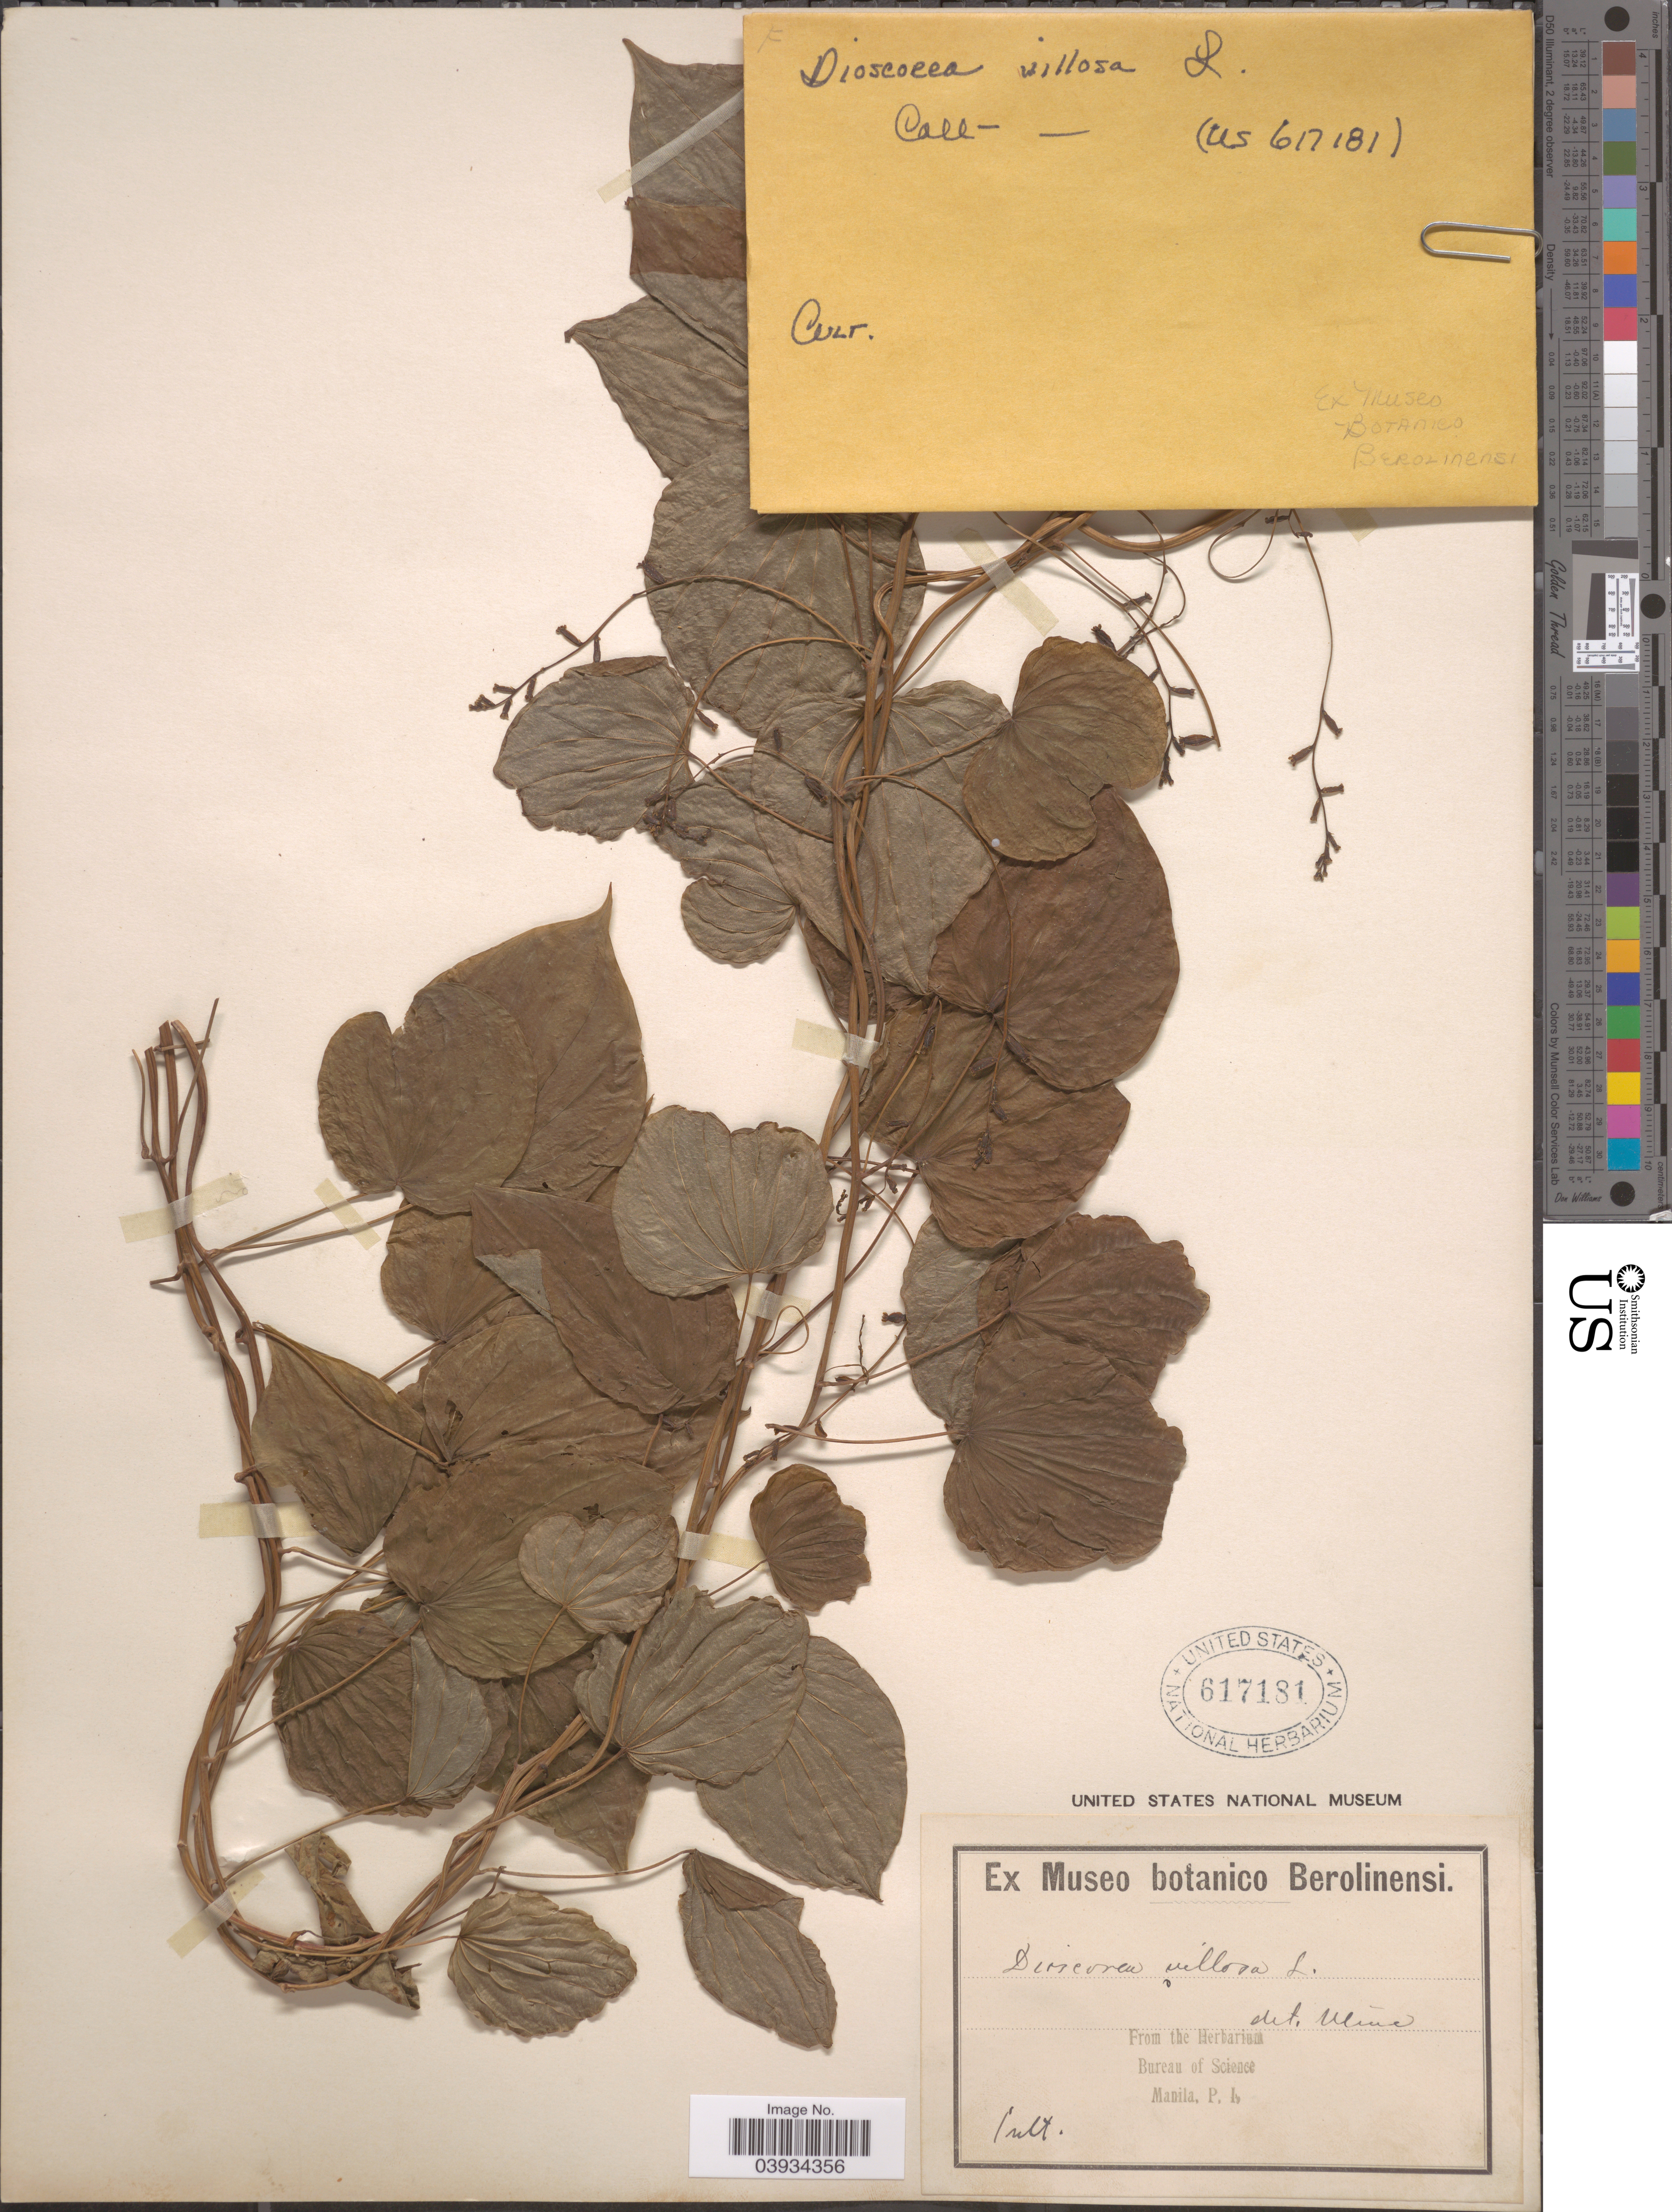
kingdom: Plantae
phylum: Tracheophyta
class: Liliopsida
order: Dioscoreales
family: Dioscoreaceae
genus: Dioscorea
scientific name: Dioscorea villosa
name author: L.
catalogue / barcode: US 617181